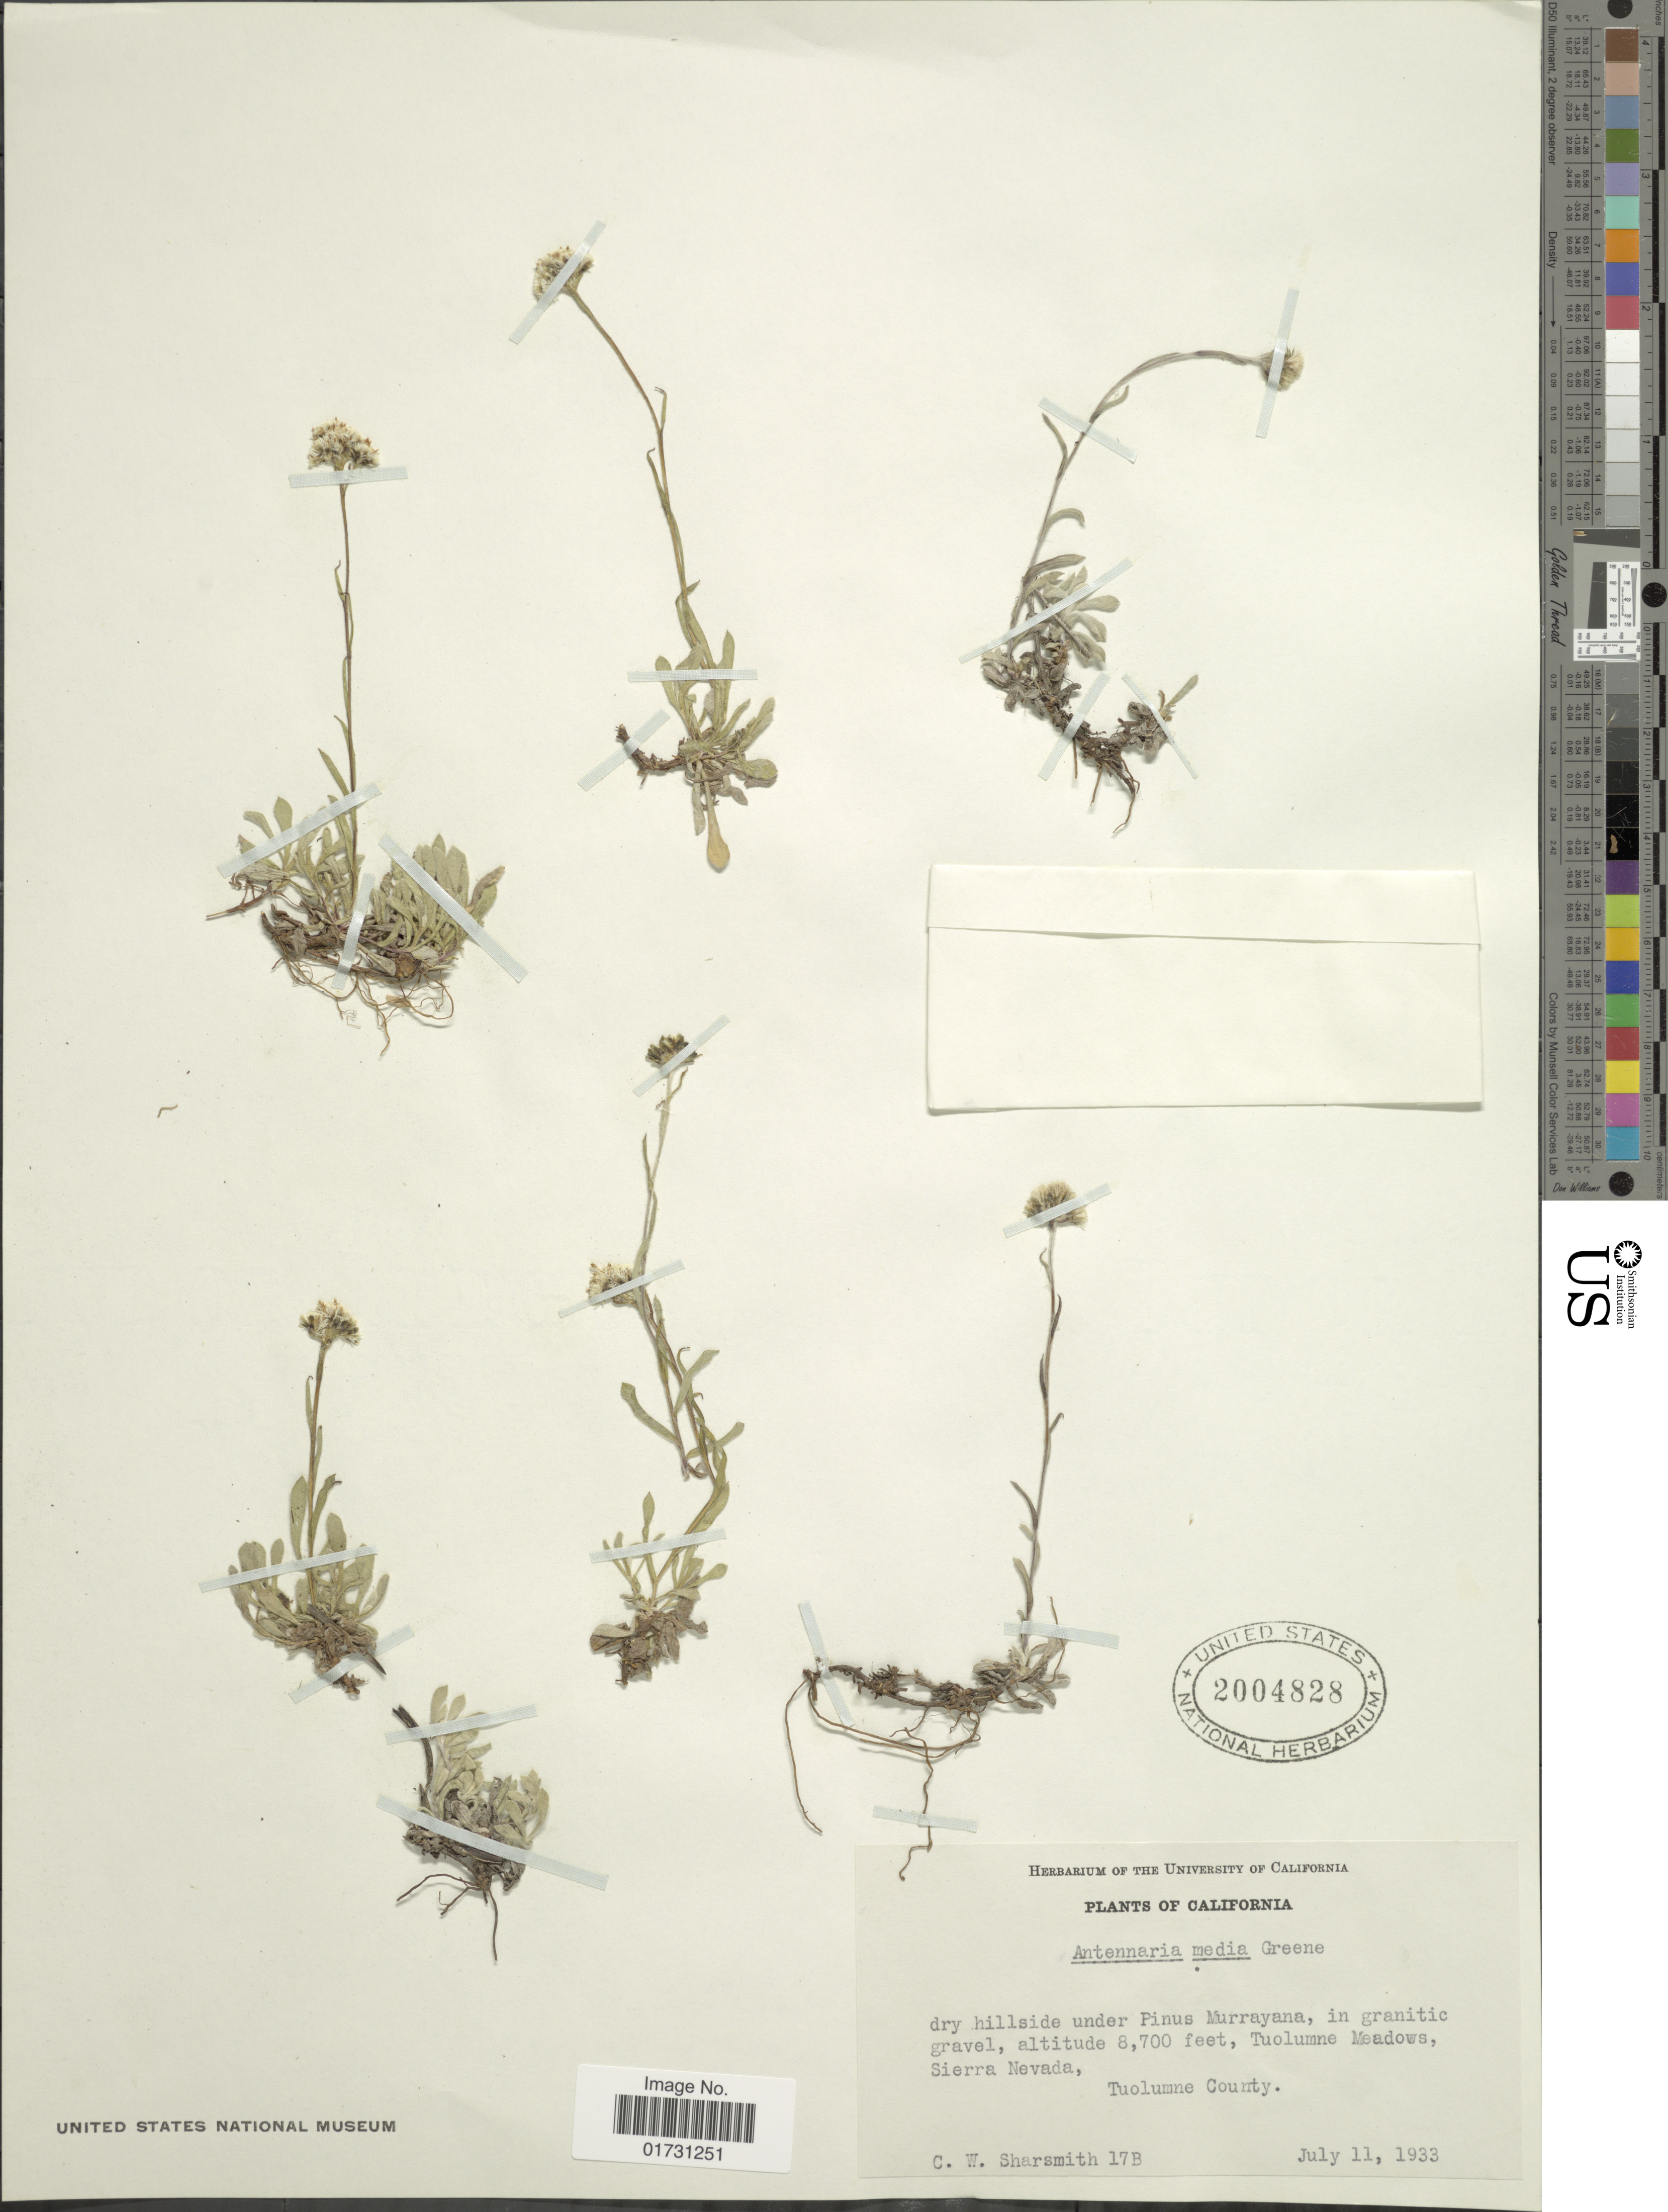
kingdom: Plantae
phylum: Tracheophyta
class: Magnoliopsida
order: Asterales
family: Asteraceae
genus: Antennaria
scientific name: Antennaria media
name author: Greene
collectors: C. Sharsmith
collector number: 17B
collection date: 1933-07-11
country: United States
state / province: California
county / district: Tuolumne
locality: Dry hillside under Pinus Murrayana, in granitic gravel, Tuolumne Meadows, Sierra Nevada, Tuolumne County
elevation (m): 2652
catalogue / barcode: US 2004828